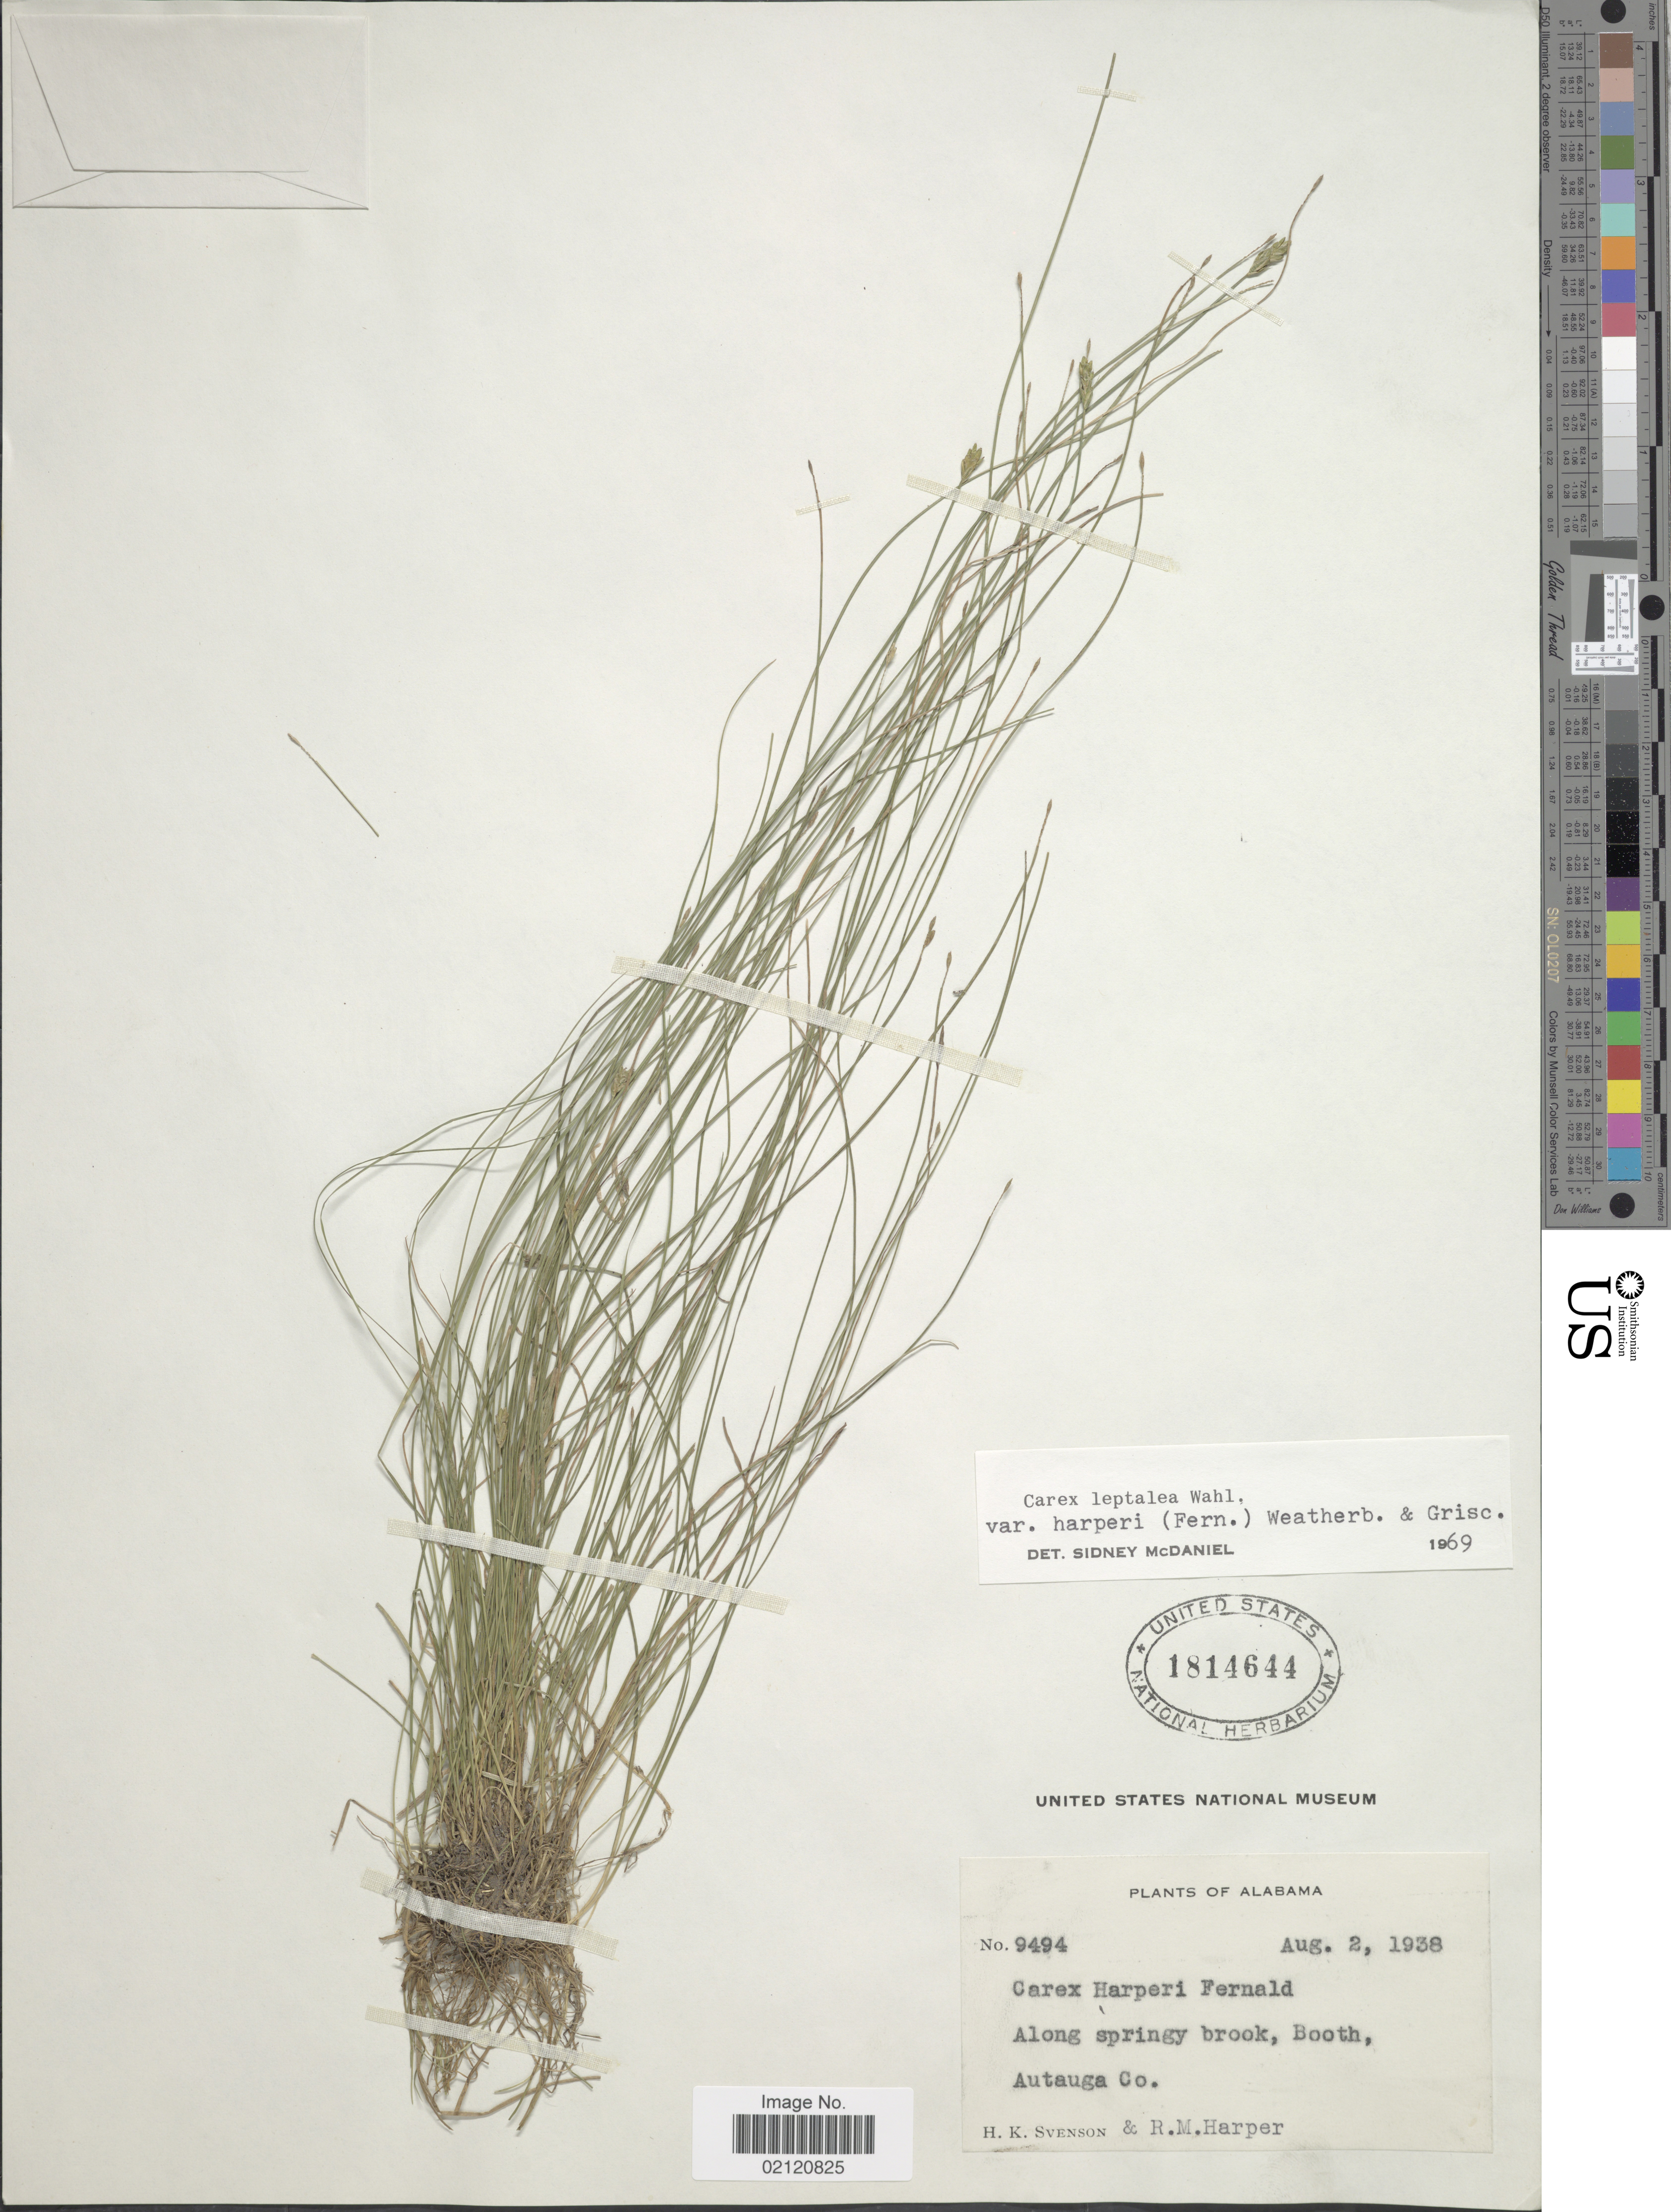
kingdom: Plantae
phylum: Tracheophyta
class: Liliopsida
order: Poales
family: Cyperaceae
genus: Carex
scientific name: Carex leptalea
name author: Wahlenb.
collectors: H. K. Svenson & R. M. Harper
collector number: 9494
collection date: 1938-08-02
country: United States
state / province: Alabama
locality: Along springy brook, Booth, Autauga Co.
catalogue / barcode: US 1814644